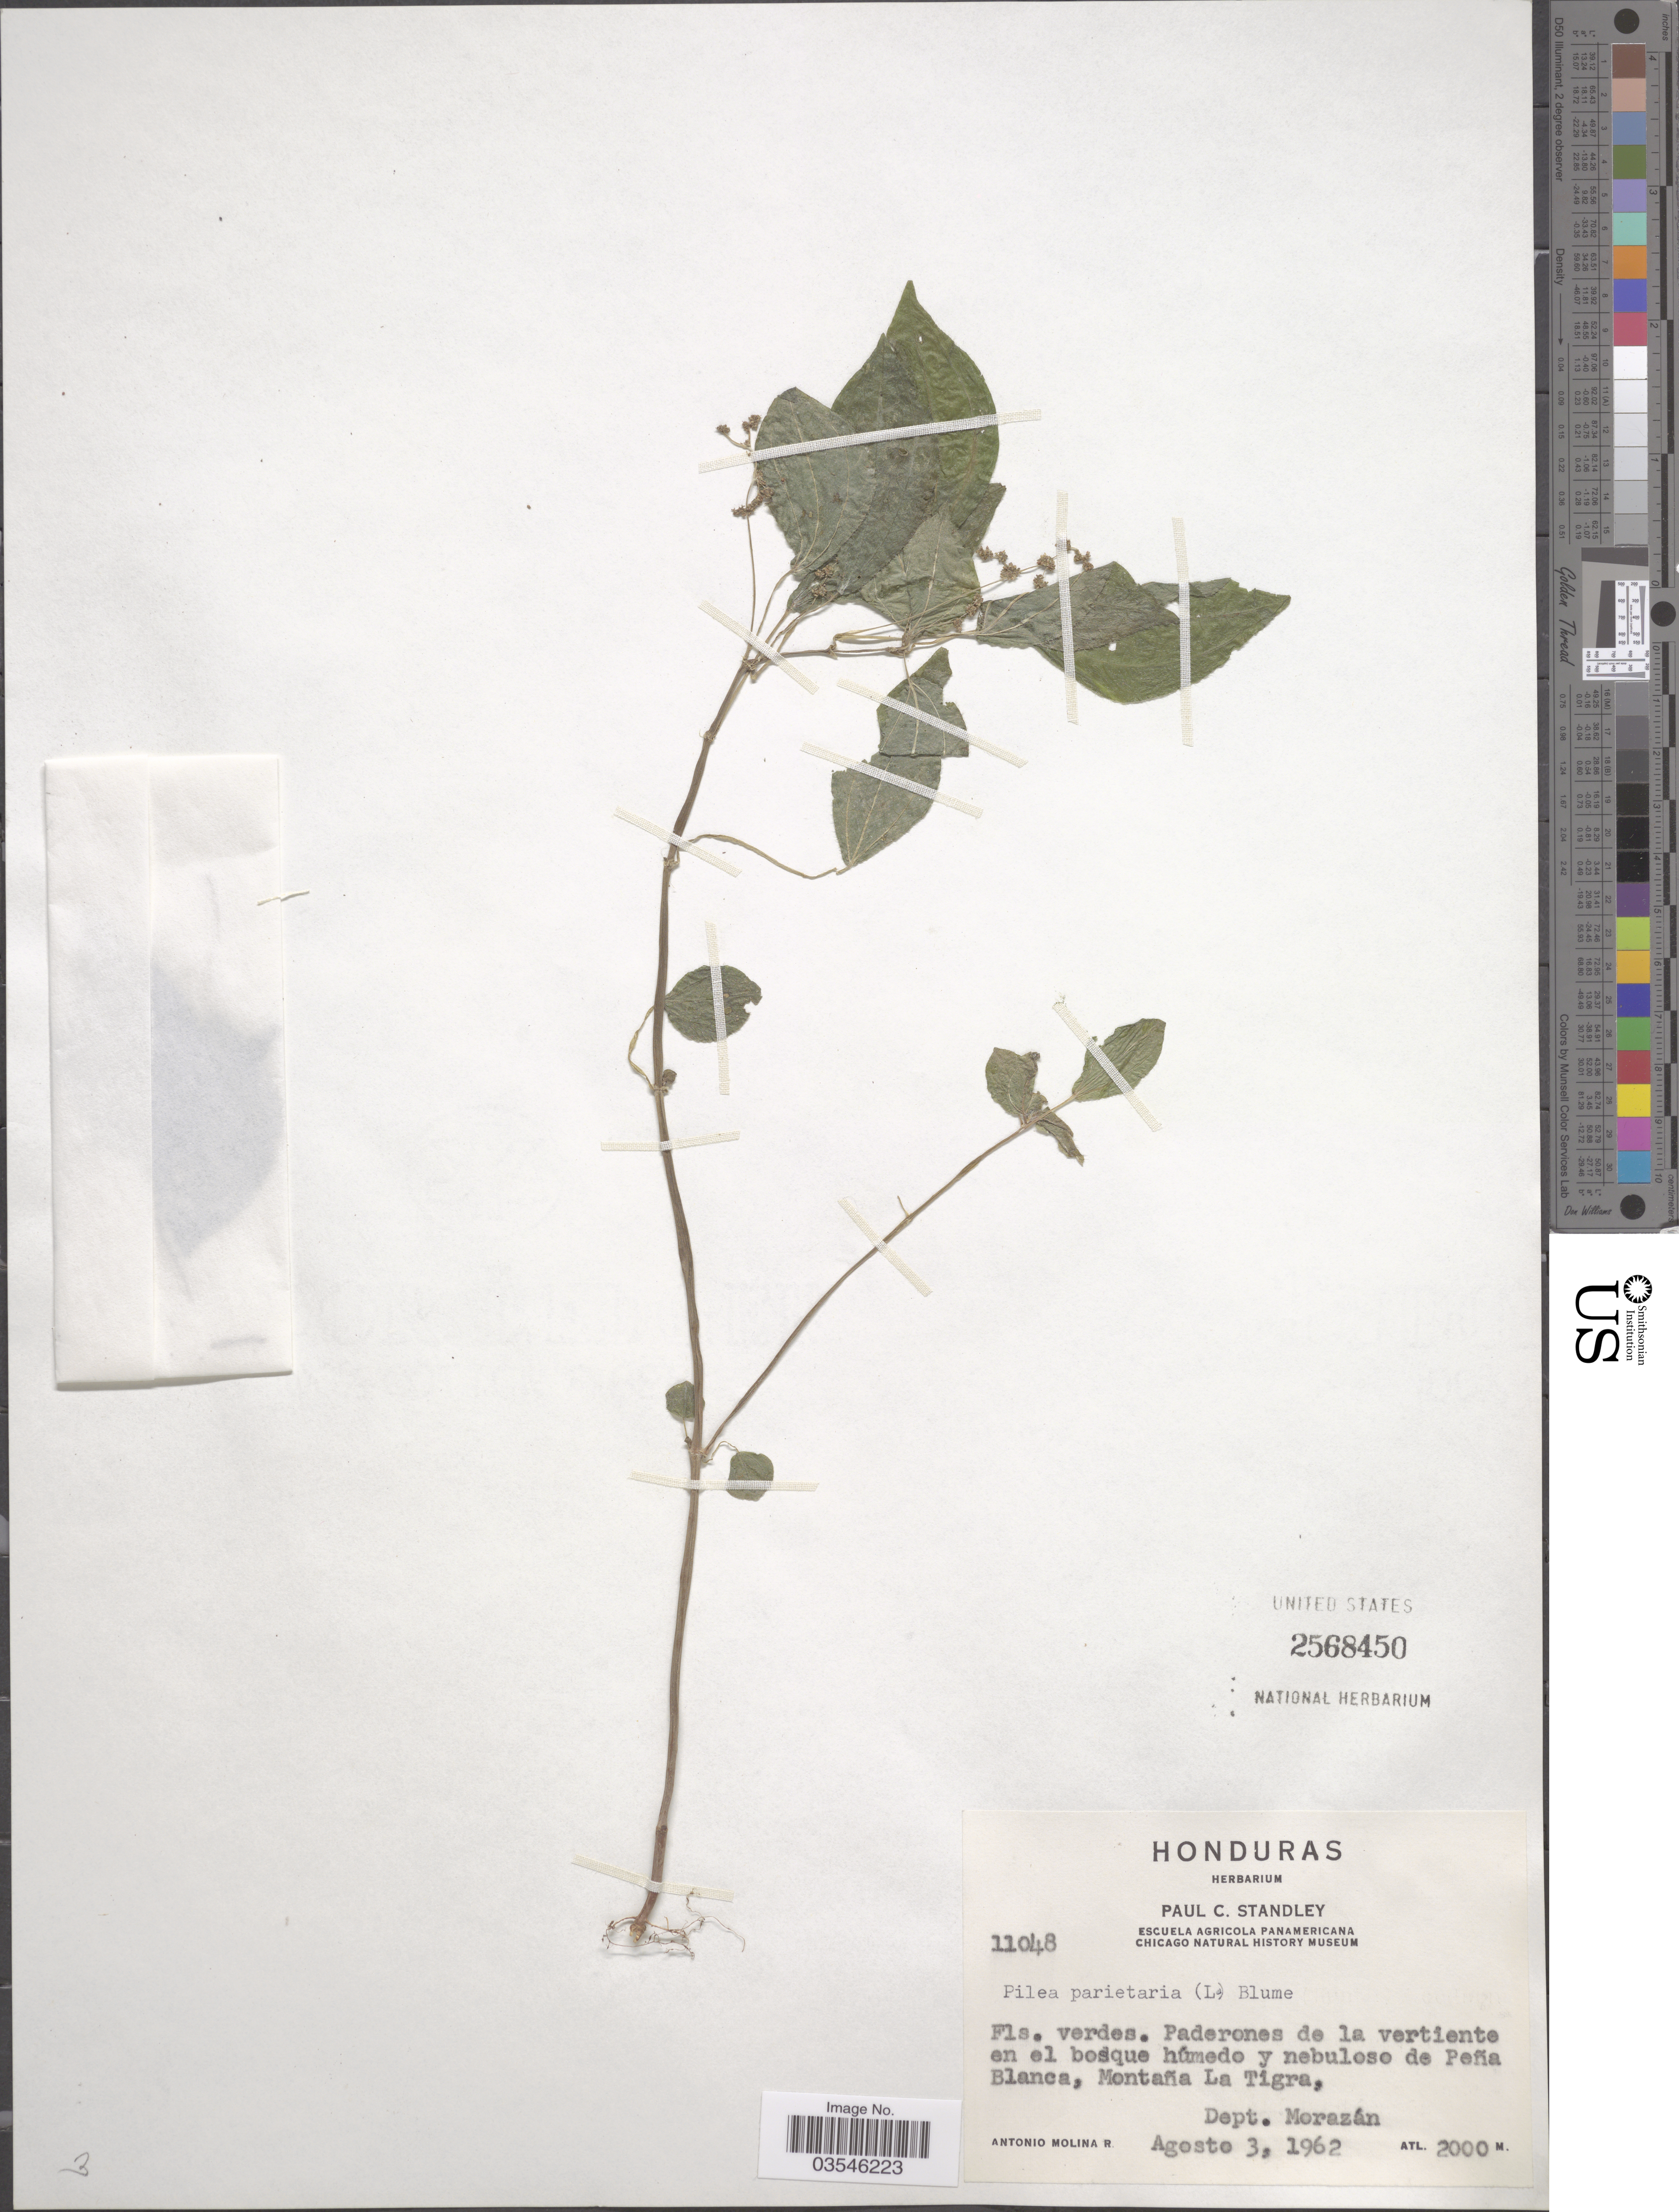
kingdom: Plantae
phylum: Tracheophyta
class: Magnoliopsida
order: Rosales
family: Urticaceae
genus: Pilea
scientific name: Pilea parietaria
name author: (L.) Blume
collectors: A. Molina R.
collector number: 11048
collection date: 1962-08-03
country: Honduras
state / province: Fco. Morazán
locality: Paderones de la vertiente en el bosque húmedo y nebuloso de Peña Blanca, Montaña La Tigra, Dept. Morazán.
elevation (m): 2000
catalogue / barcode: US 2568450